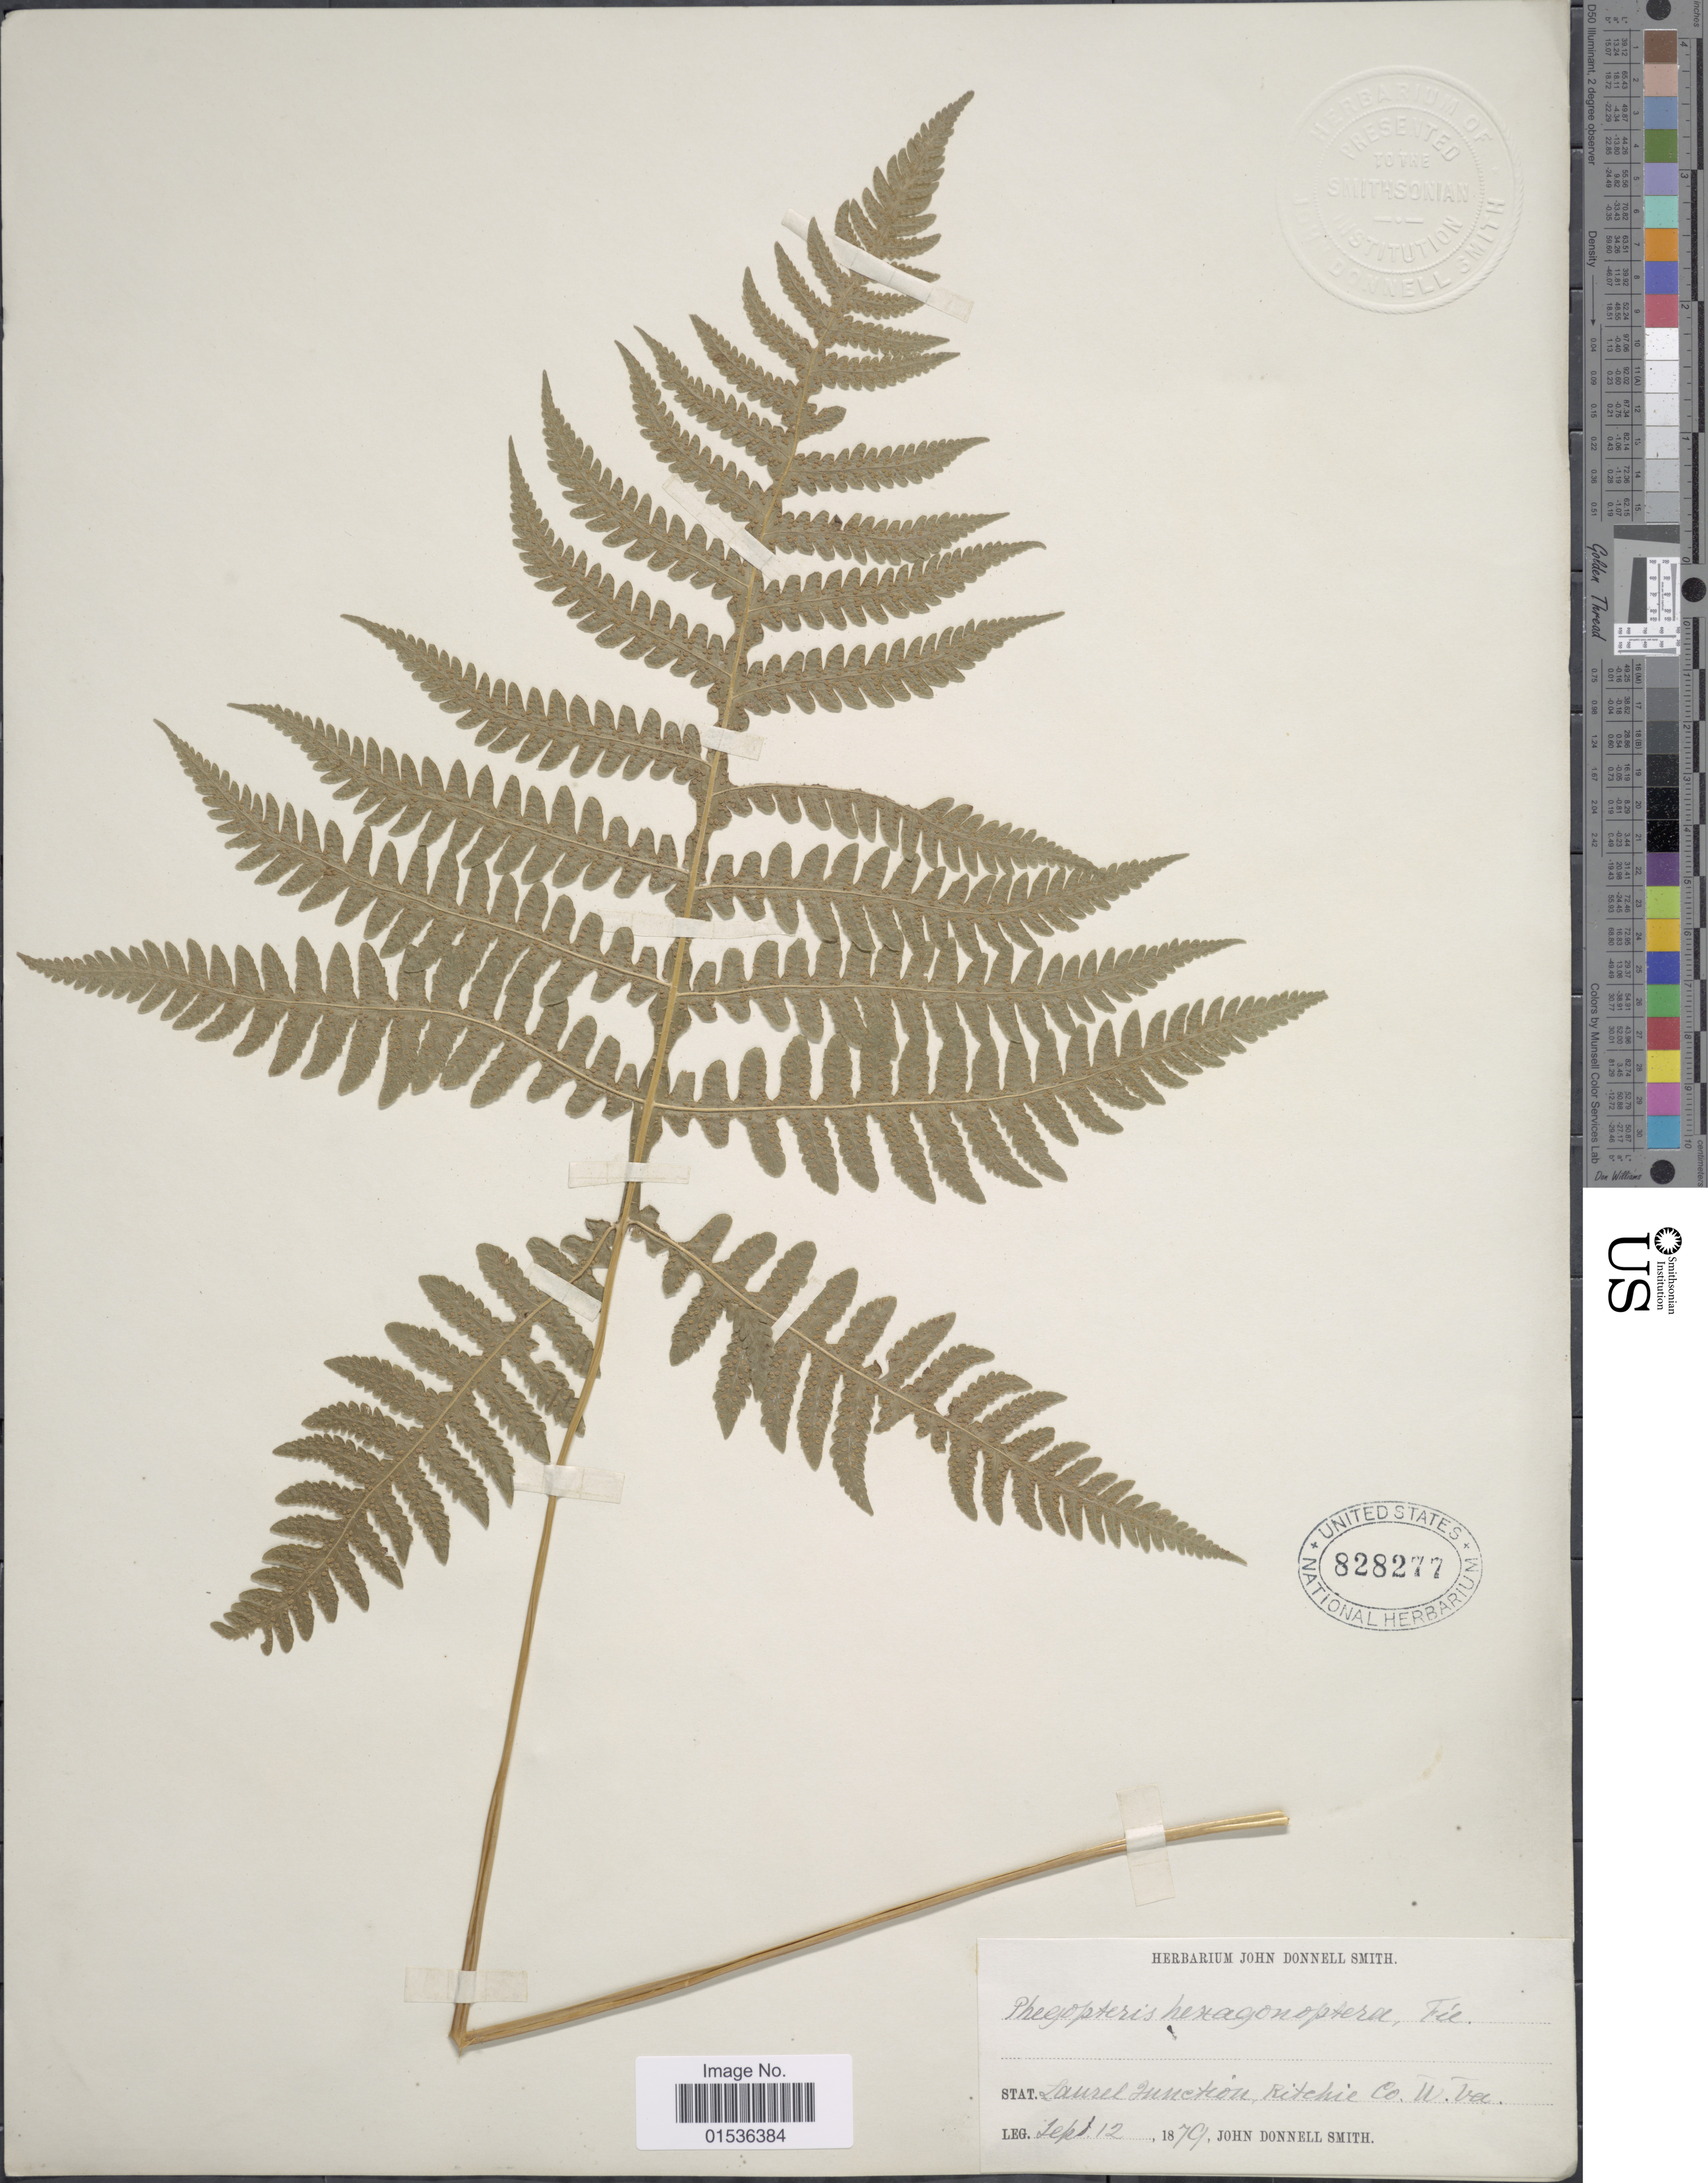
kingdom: Plantae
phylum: Tracheophyta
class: Polypodiopsida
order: Polypodiales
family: Thelypteridaceae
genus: Phegopteris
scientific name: Phegopteris hexagonoptera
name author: (Michx.) Fée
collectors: J. Donnell Smith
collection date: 1879-09-12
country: United States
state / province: West Virginia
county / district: Ritchie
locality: Laurel Junction, Ritchie Co. W. Va.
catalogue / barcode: US 828277